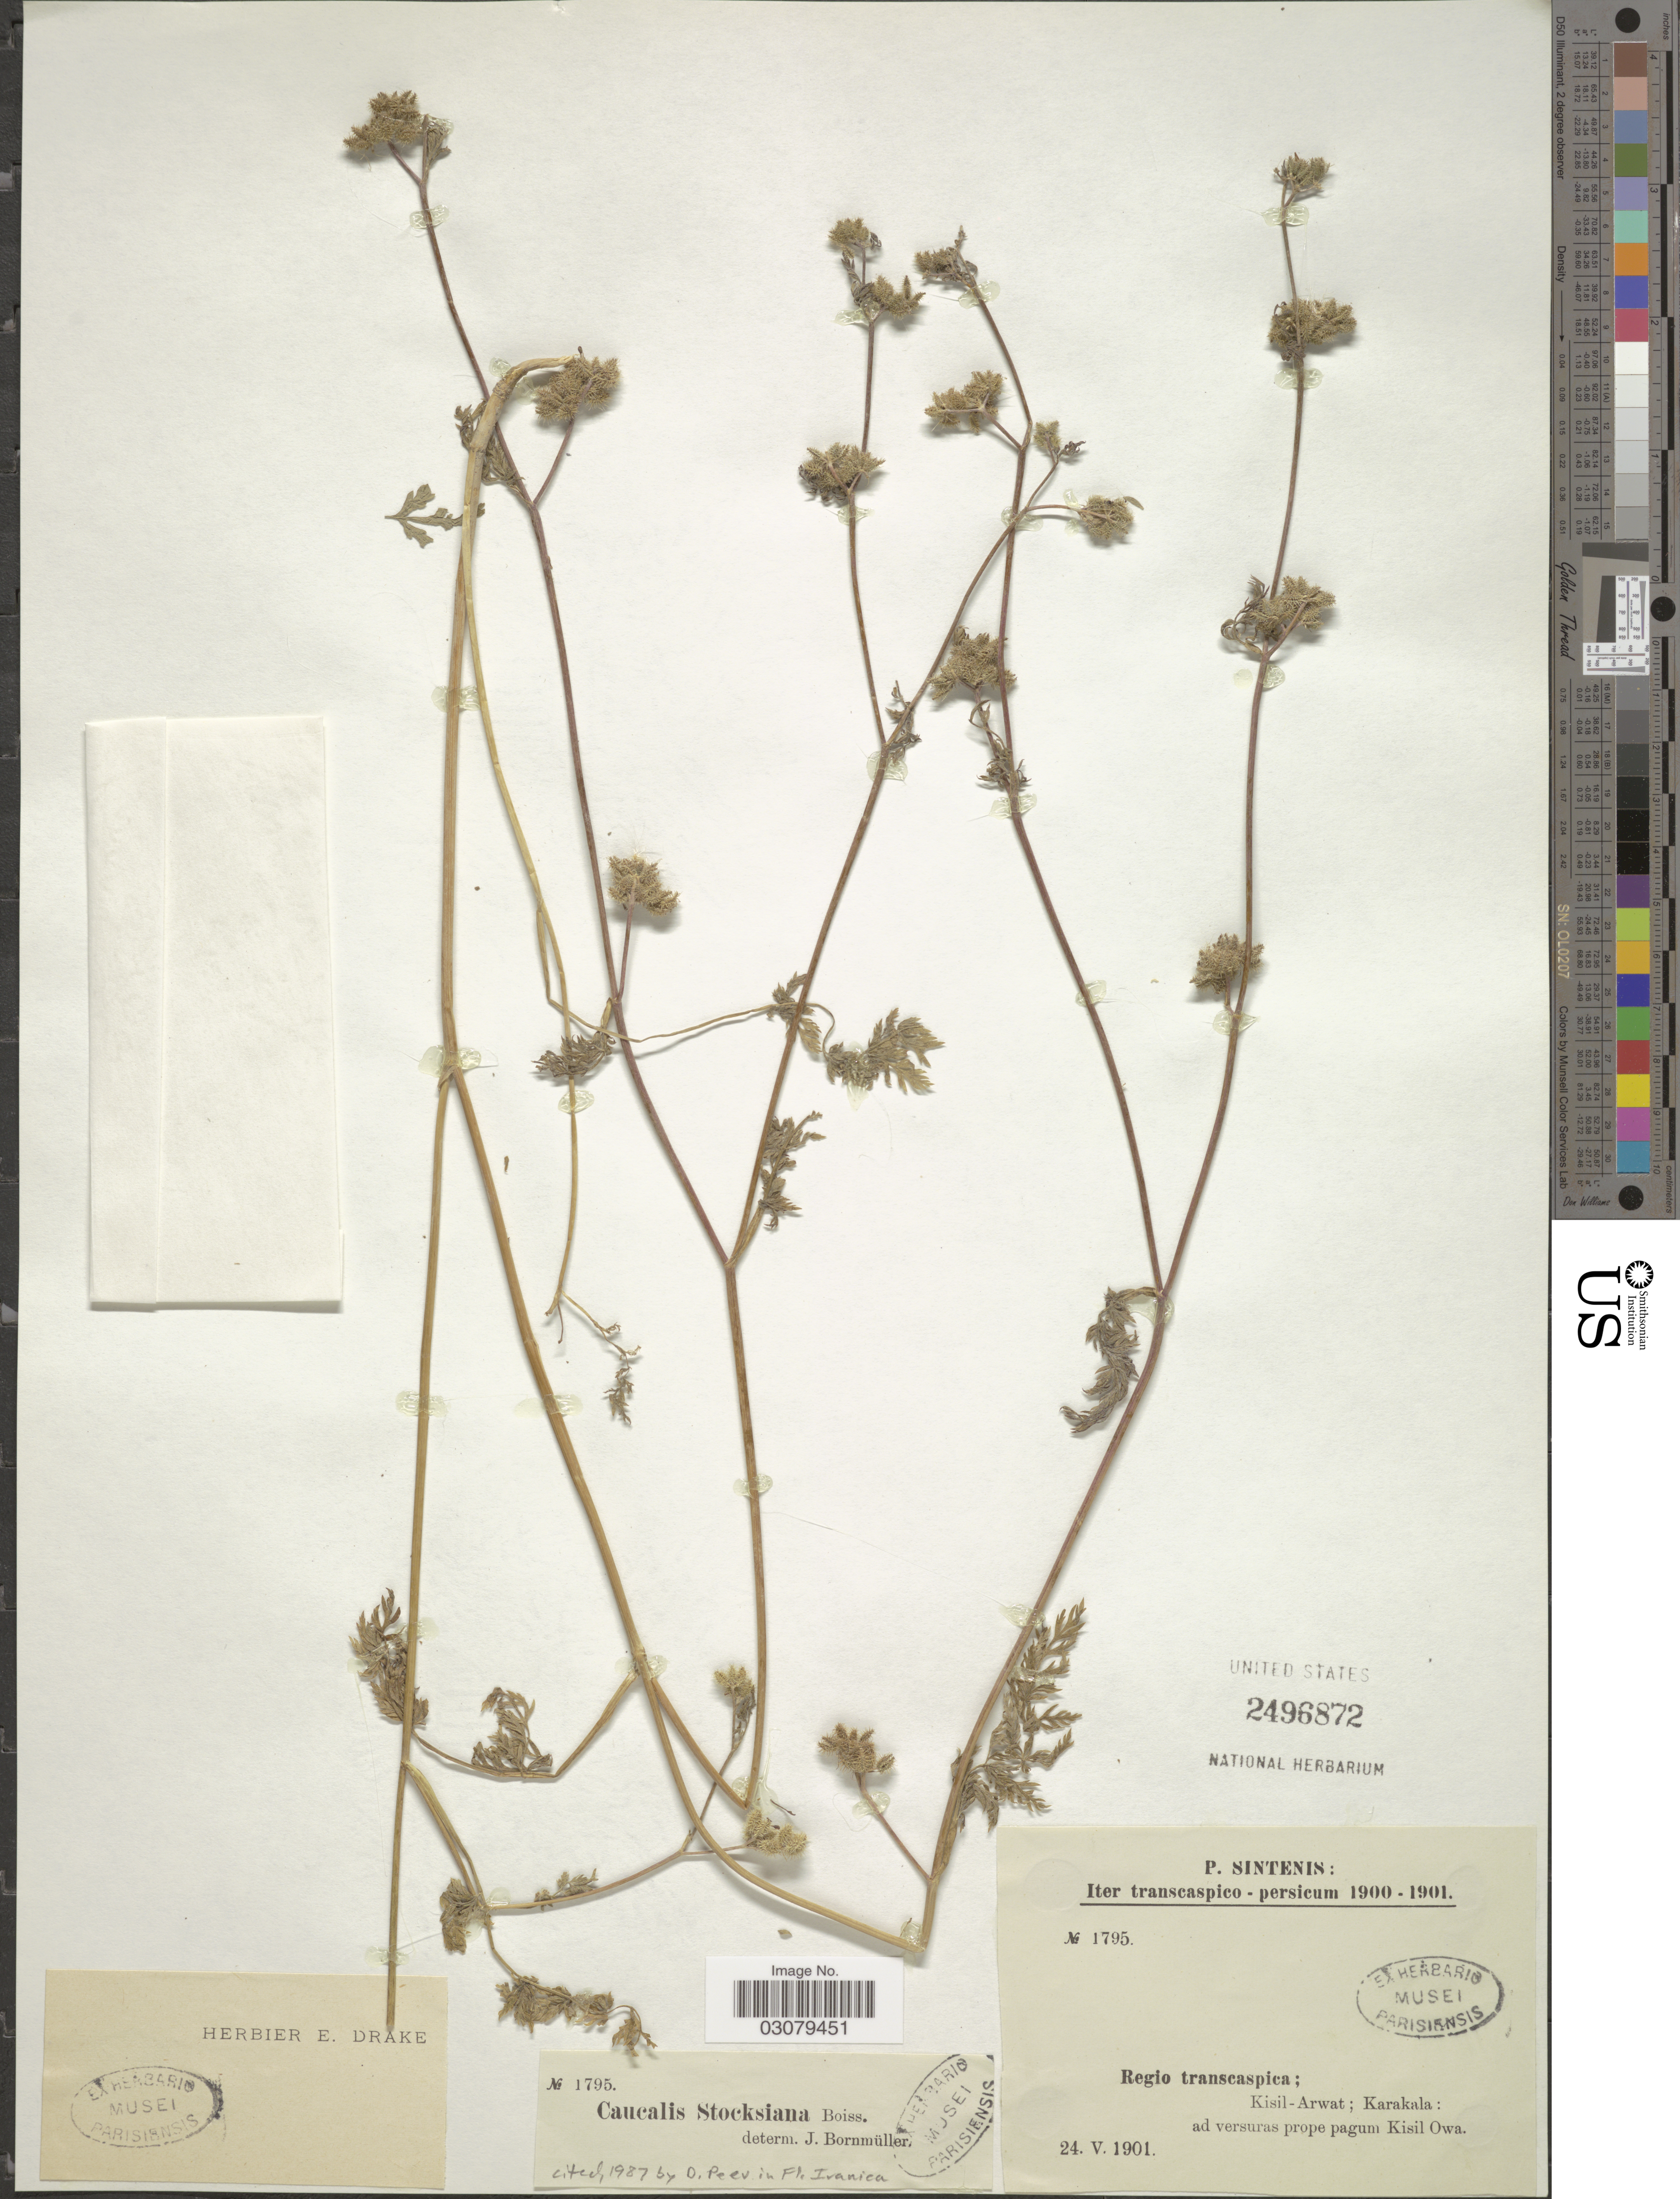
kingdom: Plantae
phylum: Tracheophyta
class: Magnoliopsida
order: Apiales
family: Apiaceae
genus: Torilis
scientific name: Torilis stocksiana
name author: (Boiss.) Grossh.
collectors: P. Sintenis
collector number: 1795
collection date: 1901-05-24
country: Turkmenistan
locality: Regio transcaspica: Kisil-Arwat; Karakala: ad versuras prope pagum Kisil Owa.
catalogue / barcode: US 2496872